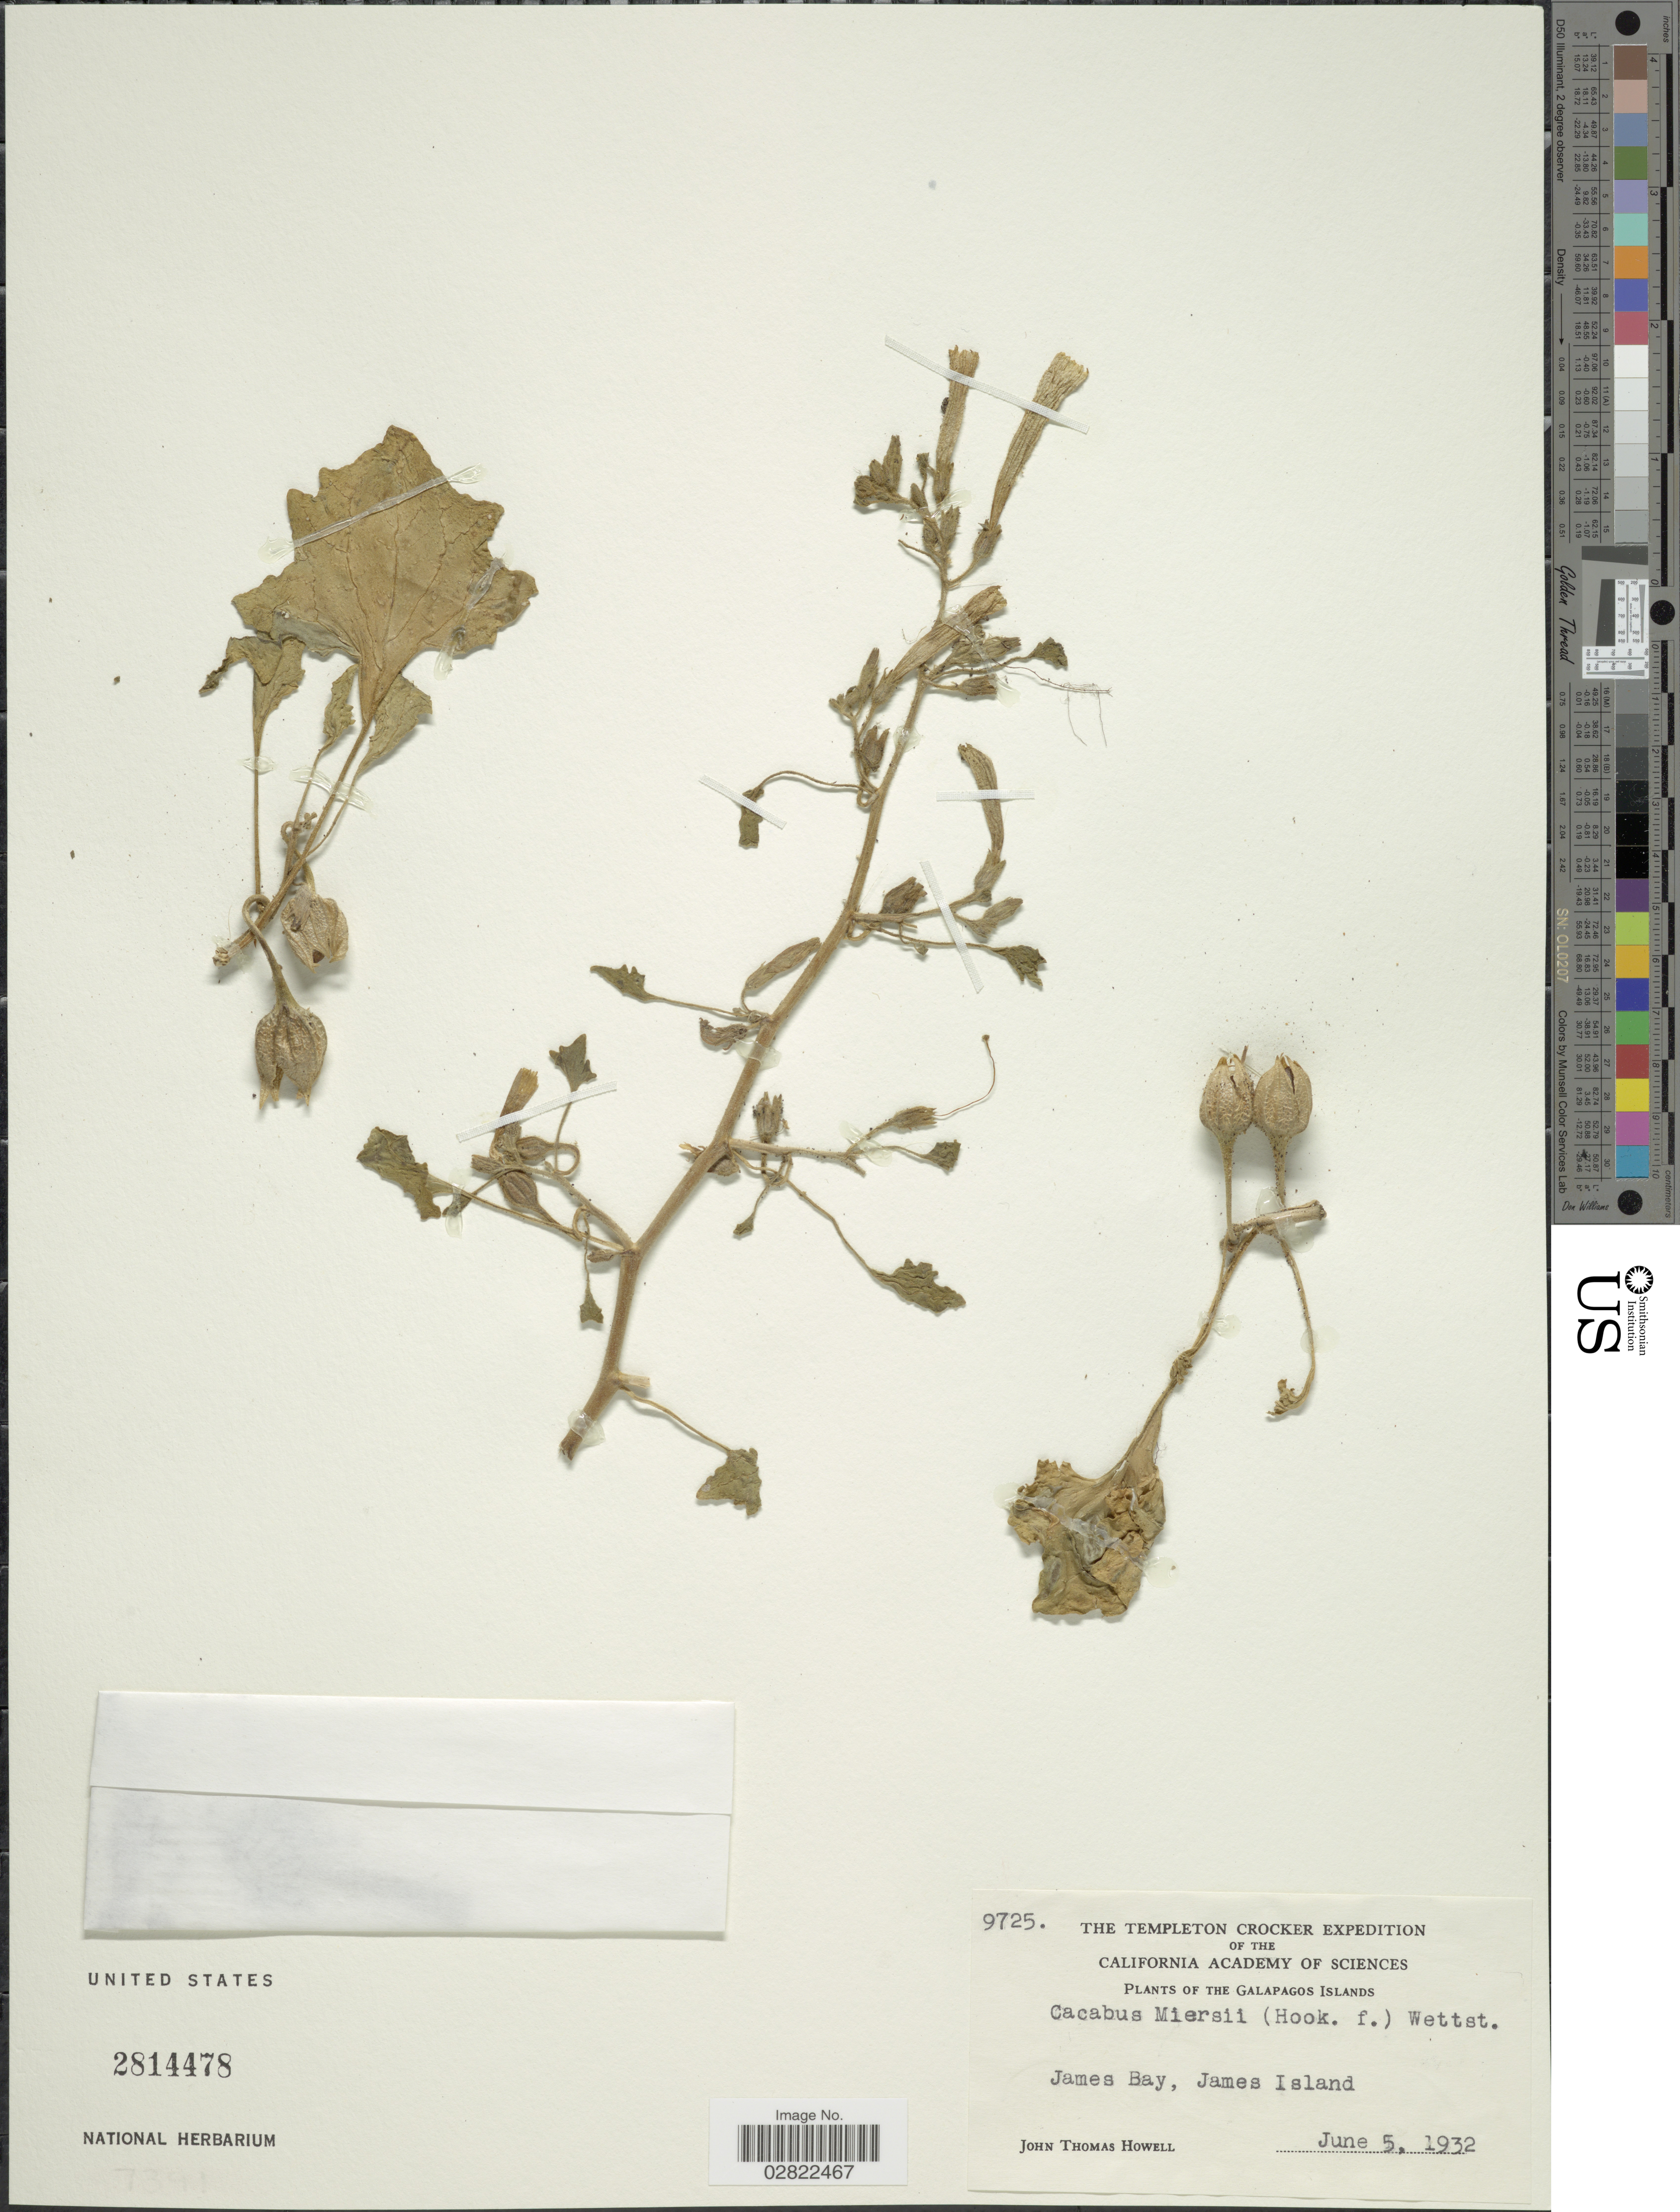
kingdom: Plantae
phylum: Tracheophyta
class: Magnoliopsida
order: Solanales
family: Solanaceae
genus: Exodeconus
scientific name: Exodeconus miersii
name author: (Hook. f.) D'Arcy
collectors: J. T. Howell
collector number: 9725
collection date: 1932-06-05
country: Ecuador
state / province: Colón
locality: The Galapagos Islands, James Bay, James Island.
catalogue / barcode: US 2814478